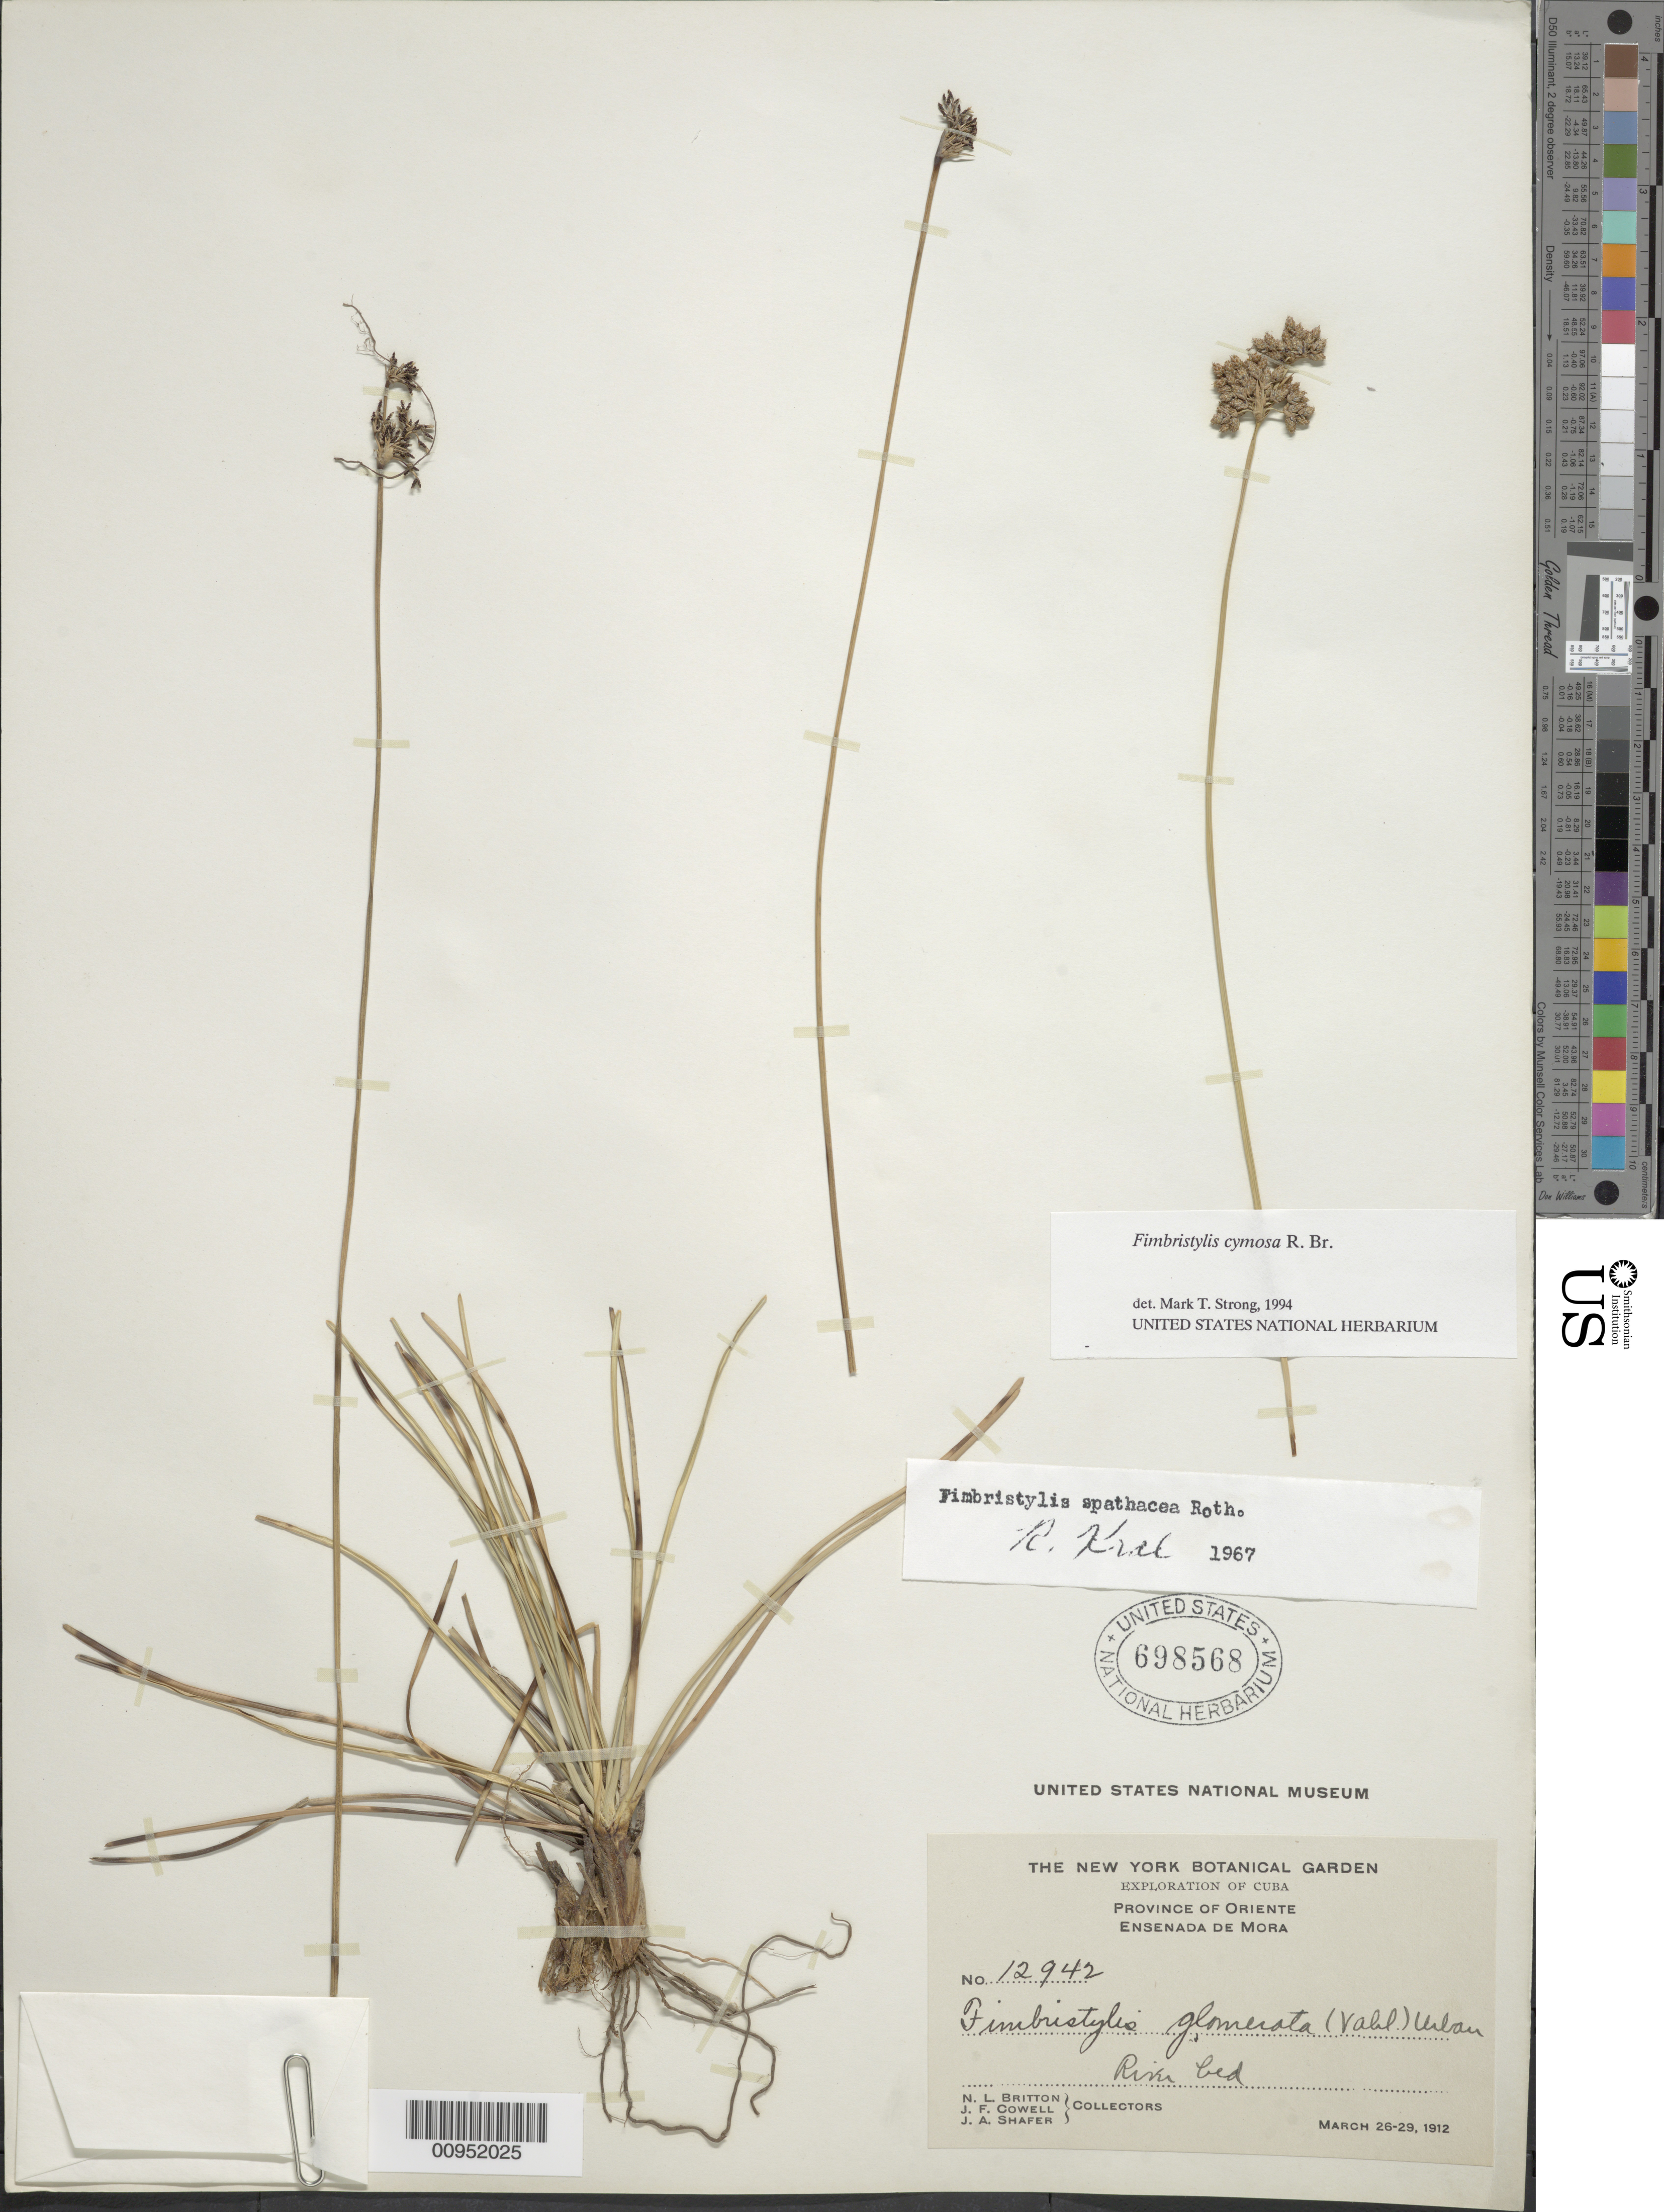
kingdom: Plantae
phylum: Tracheophyta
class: Liliopsida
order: Poales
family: Cyperaceae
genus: Fimbristylis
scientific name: Fimbristylis cymosa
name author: R. Br.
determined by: Strong, M. T., (US), Smithsonian Institution - National Museum of Natural History (UNITED STATES)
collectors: N. Britton, J. F. Cowell & J. A. Shafer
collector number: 12942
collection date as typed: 26 Mar 1912 to 29 Mar 1912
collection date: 1912-03-26/1912-03-29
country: Cuba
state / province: Oriente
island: Cuba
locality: Ensanada de Mora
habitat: River bed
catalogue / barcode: US 698568